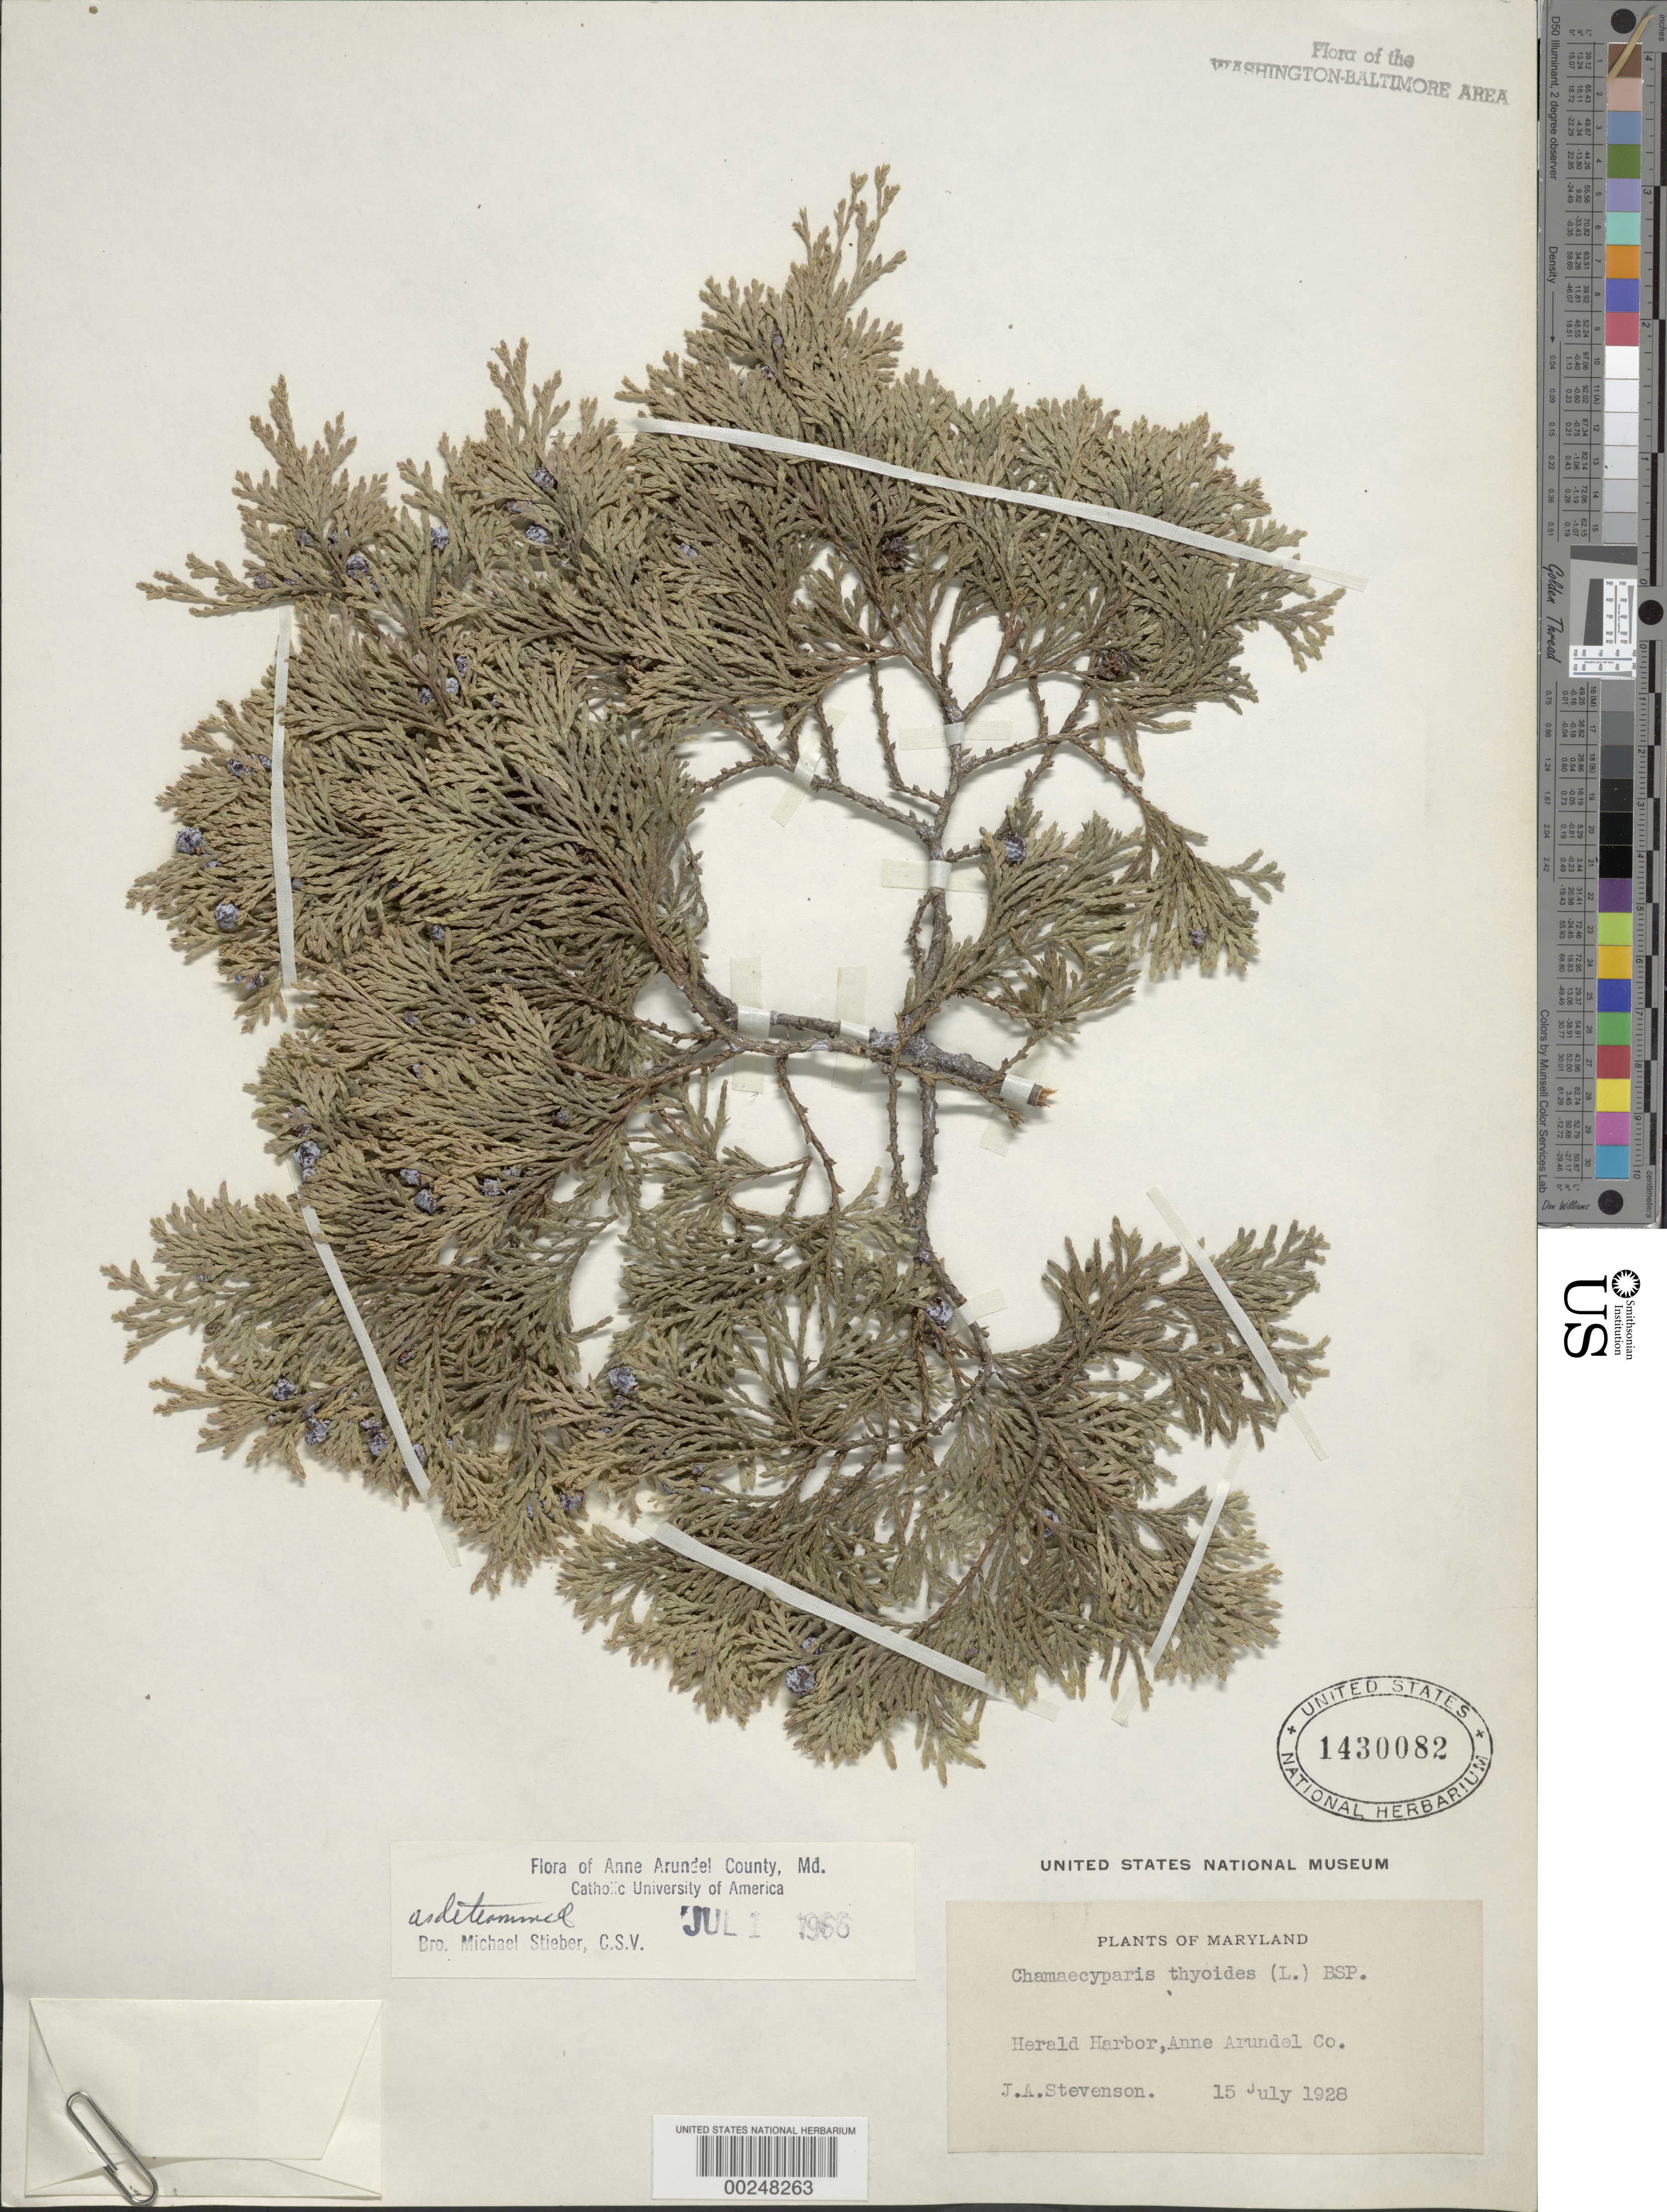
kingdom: Plantae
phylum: Tracheophyta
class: Pinopsida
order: Pinales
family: Cupressaceae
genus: Chamaecyparis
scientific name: Chamaecyparis thyoides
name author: (L.) Britton, Stearns & Poggenb.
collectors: J. Stevenson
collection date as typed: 15 Jul 1928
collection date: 1928-07-15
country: United States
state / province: Maryland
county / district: Anne Arundel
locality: Herald Harbor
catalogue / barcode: US 1430082